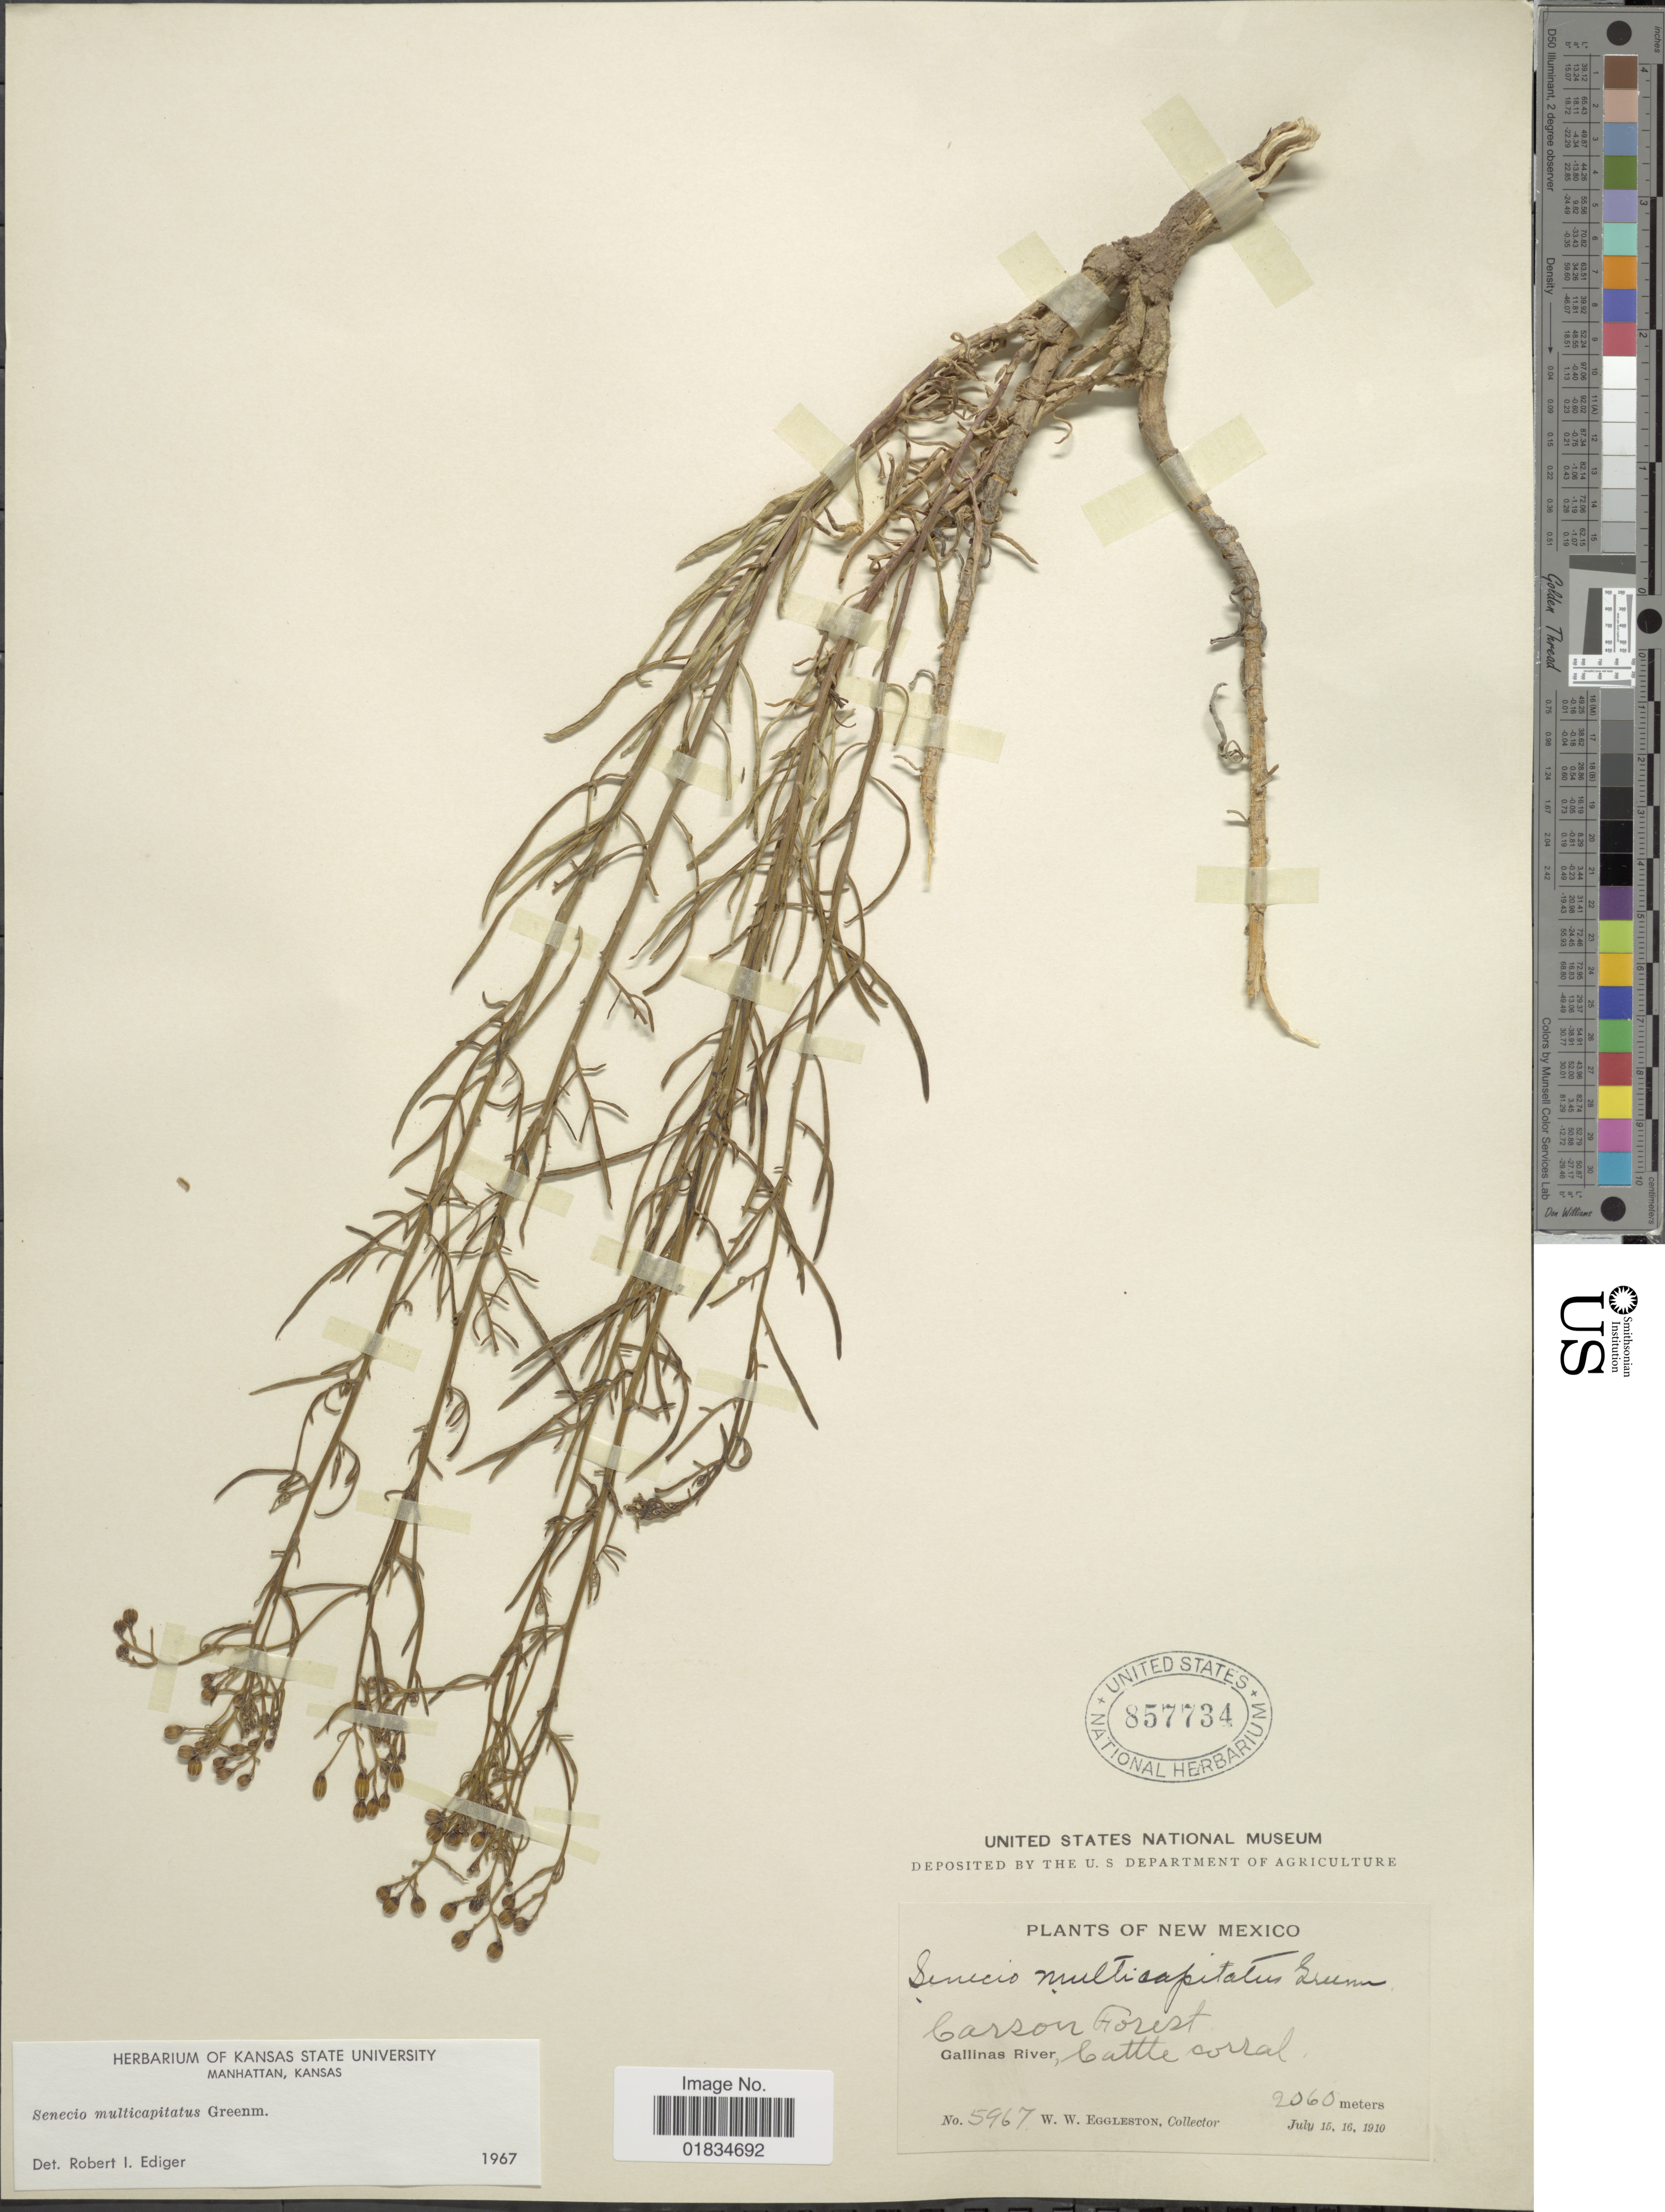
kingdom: Plantae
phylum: Tracheophyta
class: Magnoliopsida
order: Asterales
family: Asteraceae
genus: Senecio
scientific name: Senecio multicapitatus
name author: Greenm.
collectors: W. W. Eggleston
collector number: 5967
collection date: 1910-07-15/1910-07-16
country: United States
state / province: New Mexico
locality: Gallinas River, Cattle Corral, Carson Forest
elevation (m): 2060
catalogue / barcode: US 857734